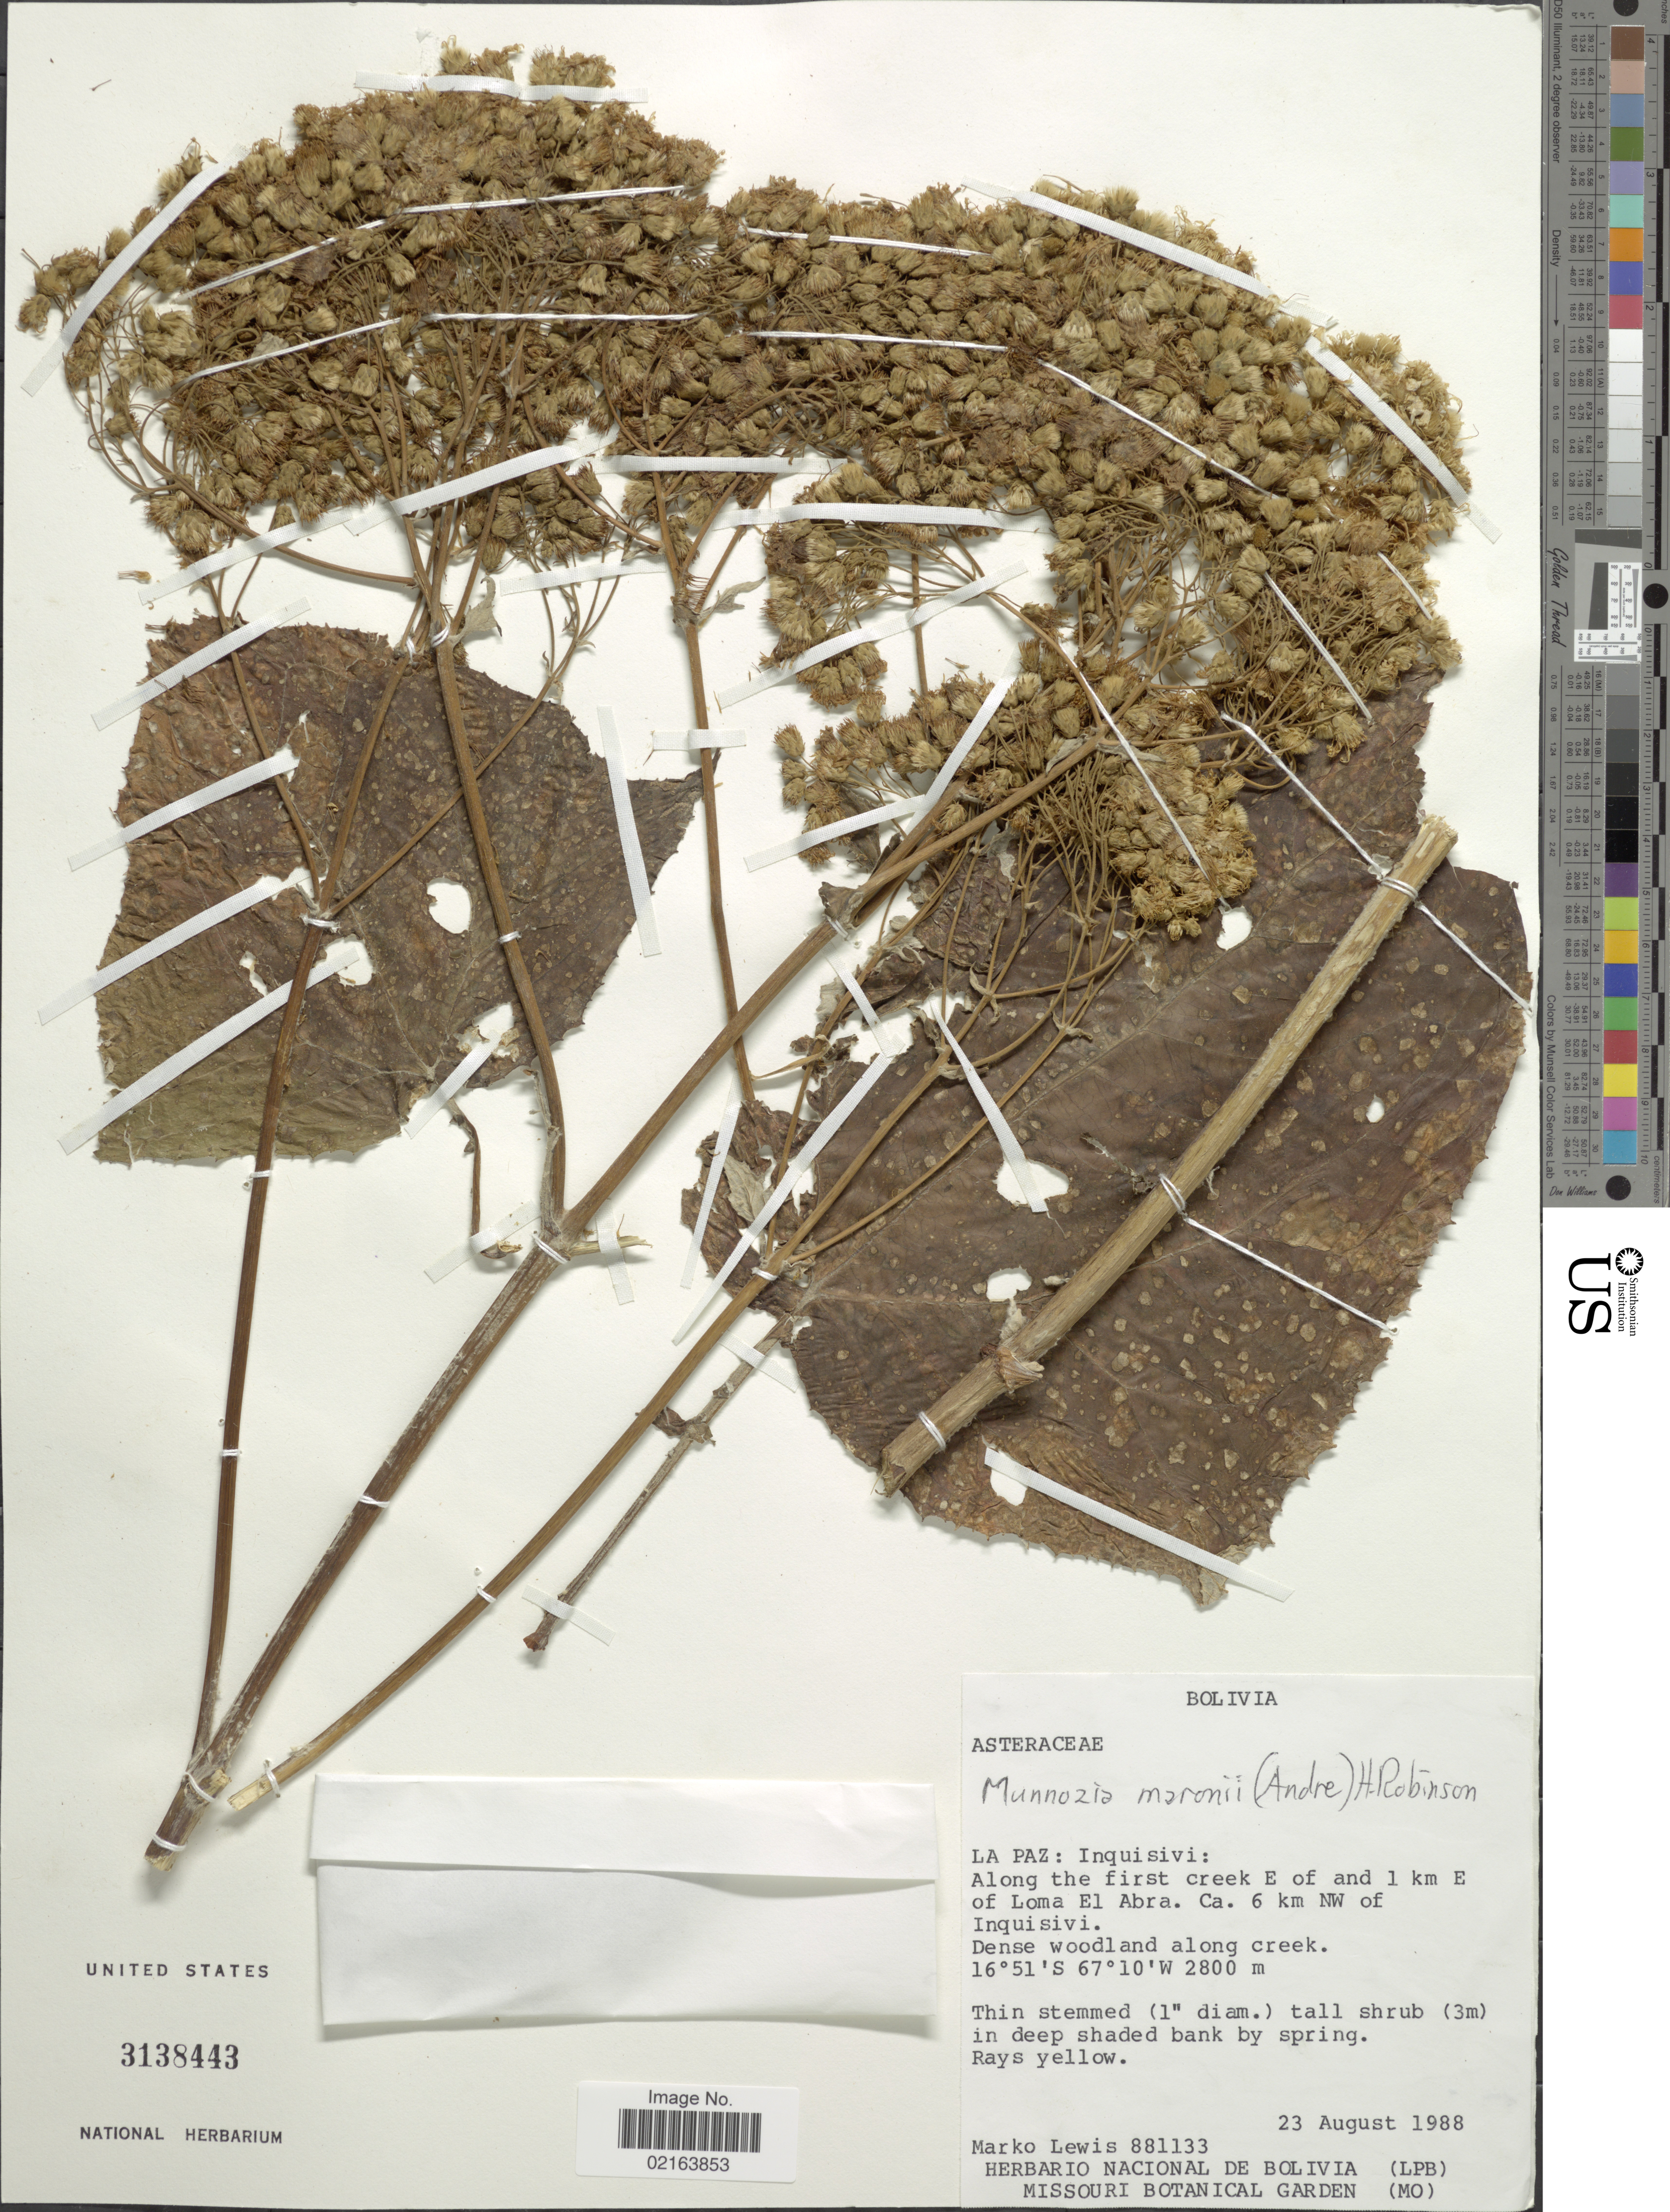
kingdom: Plantae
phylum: Tracheophyta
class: Magnoliopsida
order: Asterales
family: Asteraceae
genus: Munnozia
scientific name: Munnozia maronii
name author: (André) H. Rob.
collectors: M. A. Lewis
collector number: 881133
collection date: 1988-08-23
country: Bolivia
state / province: La Paz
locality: La Paz: Inquisivi, Along the first creek E of and 1 km E of Loma El Abra, 6 km NW of Inquisivi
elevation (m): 2800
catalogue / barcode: US 3138443